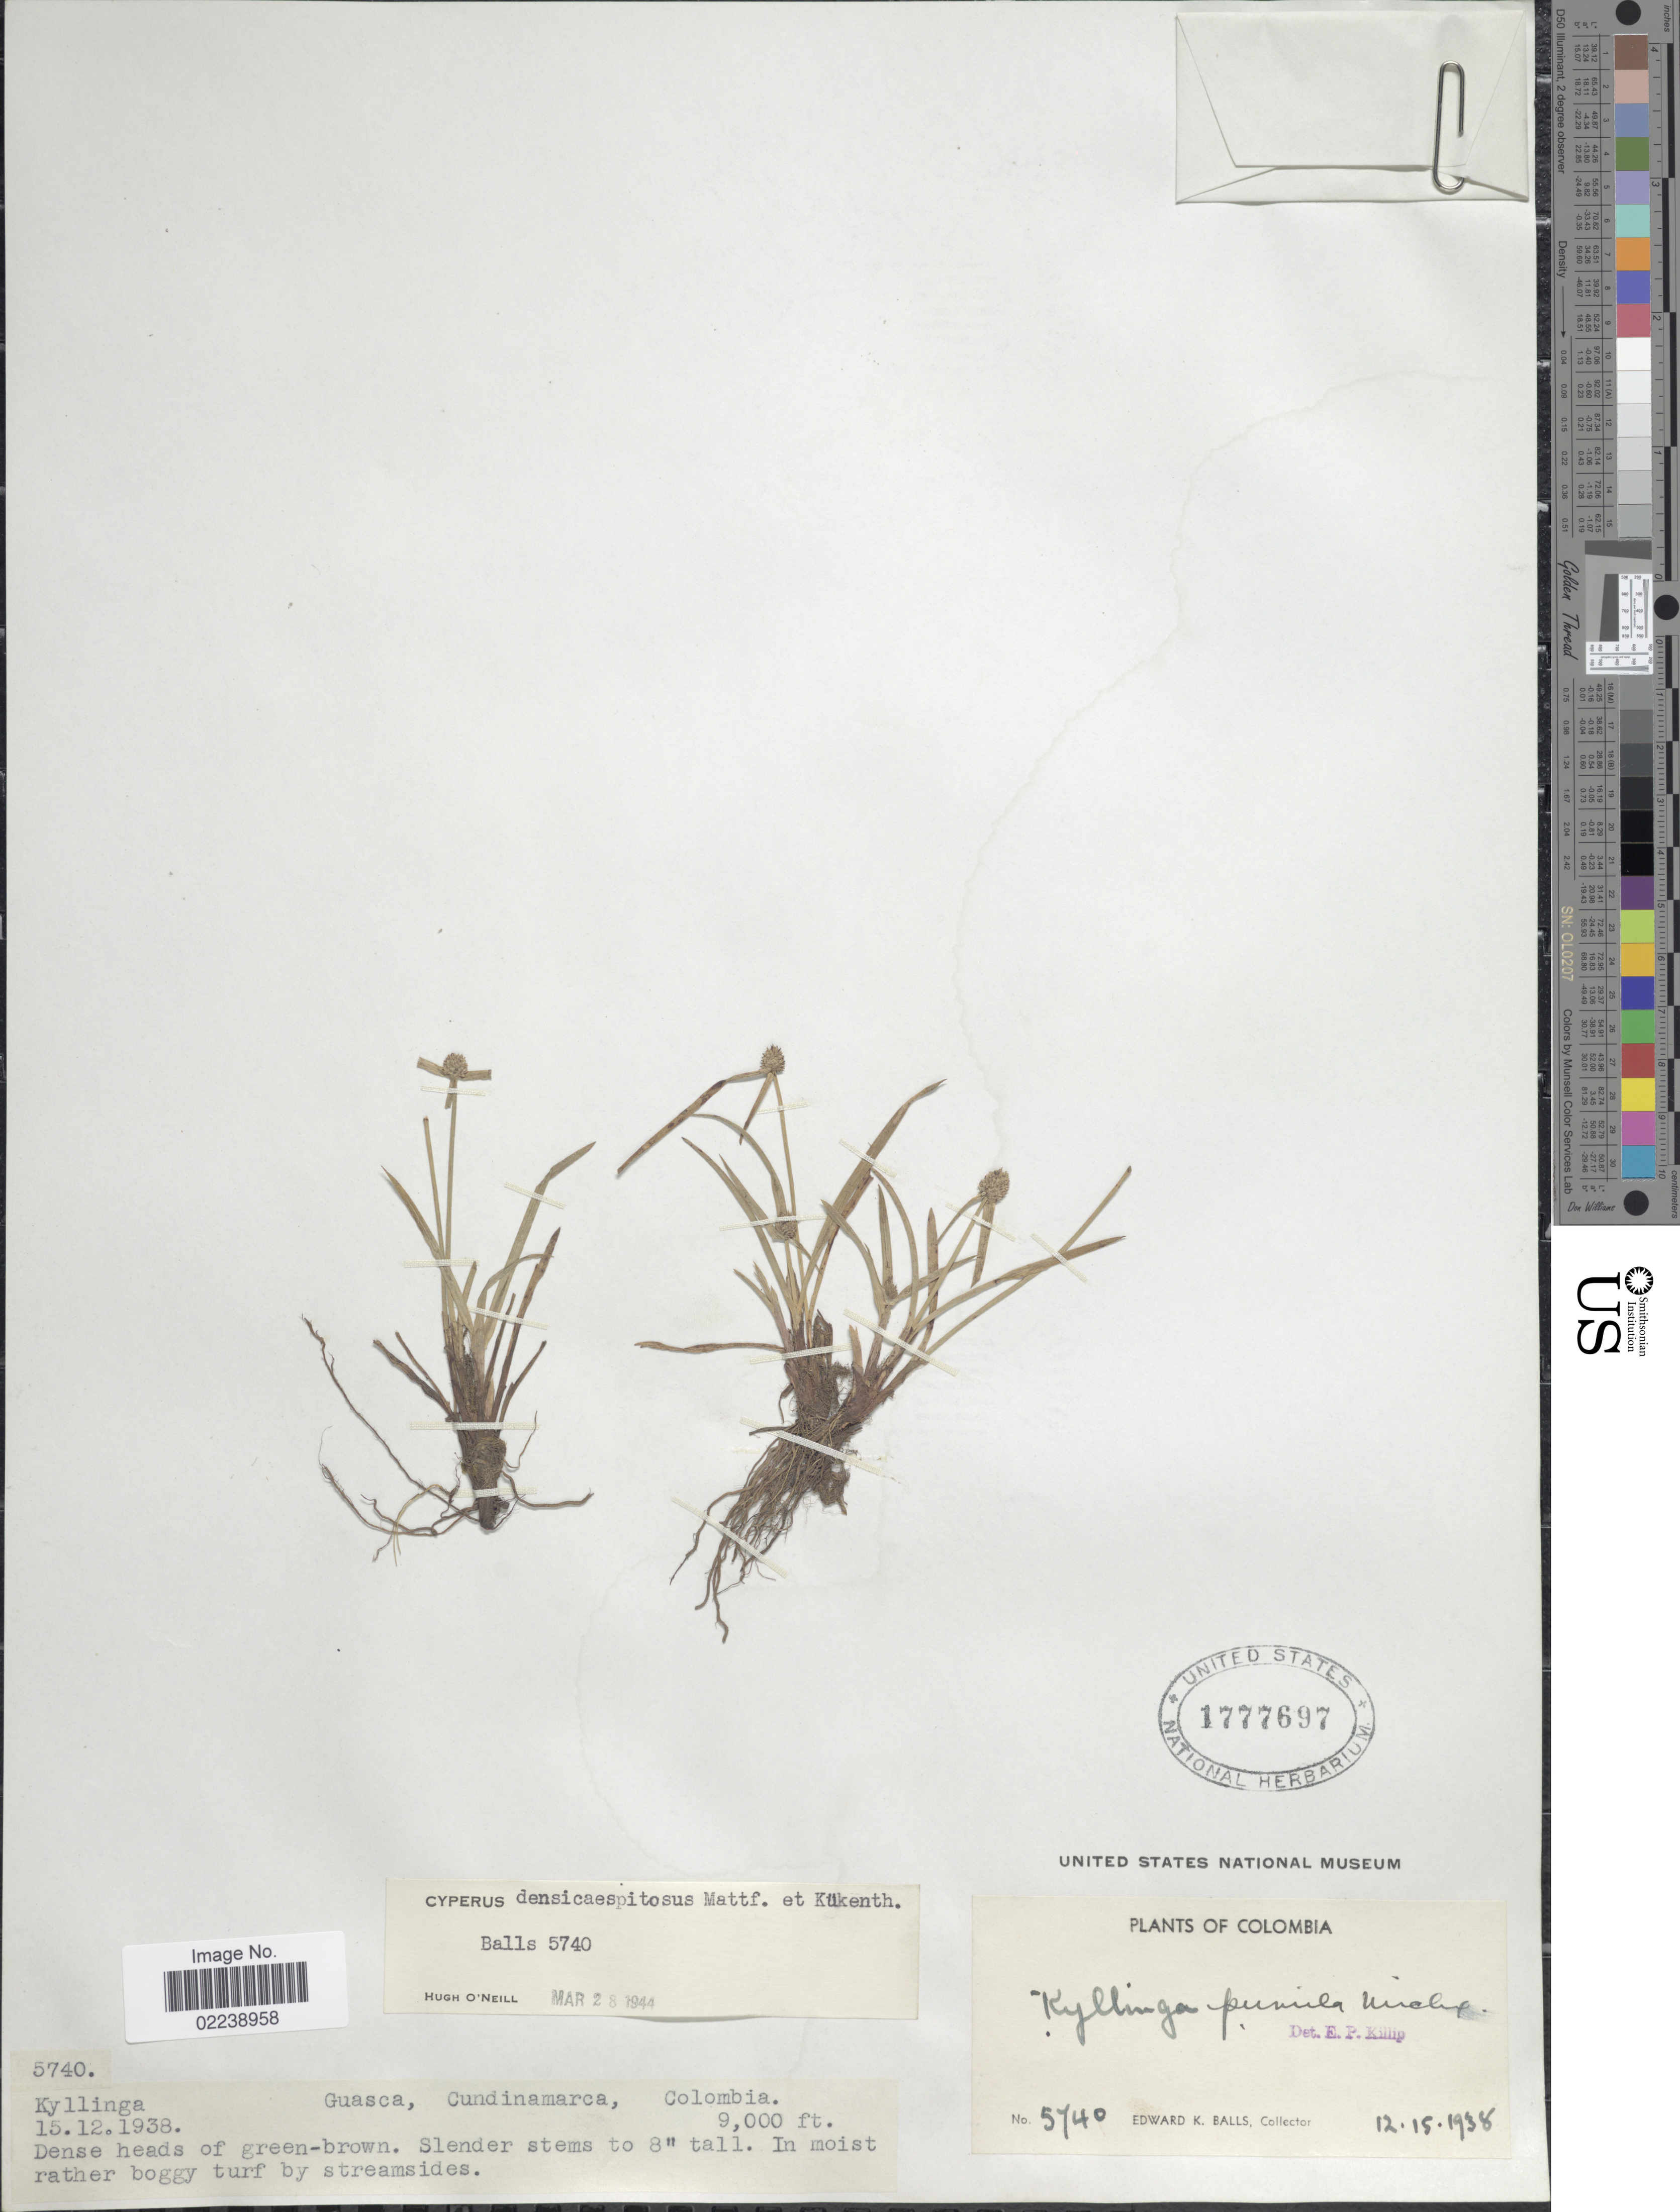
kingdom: Plantae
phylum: Tracheophyta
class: Liliopsida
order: Poales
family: Cyperaceae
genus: Cyperus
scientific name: Cyperus hortensis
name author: (Salzm. ex Steud.) Dorr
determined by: Strong, M. T., (US), Smithsonian Institution - National Museum of Natural History (UNITED STATES)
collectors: E. K. Balls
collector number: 5740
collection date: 1938-12-15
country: Colombia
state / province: Cundinamarca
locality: Guasca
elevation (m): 2743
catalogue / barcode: US 1777697